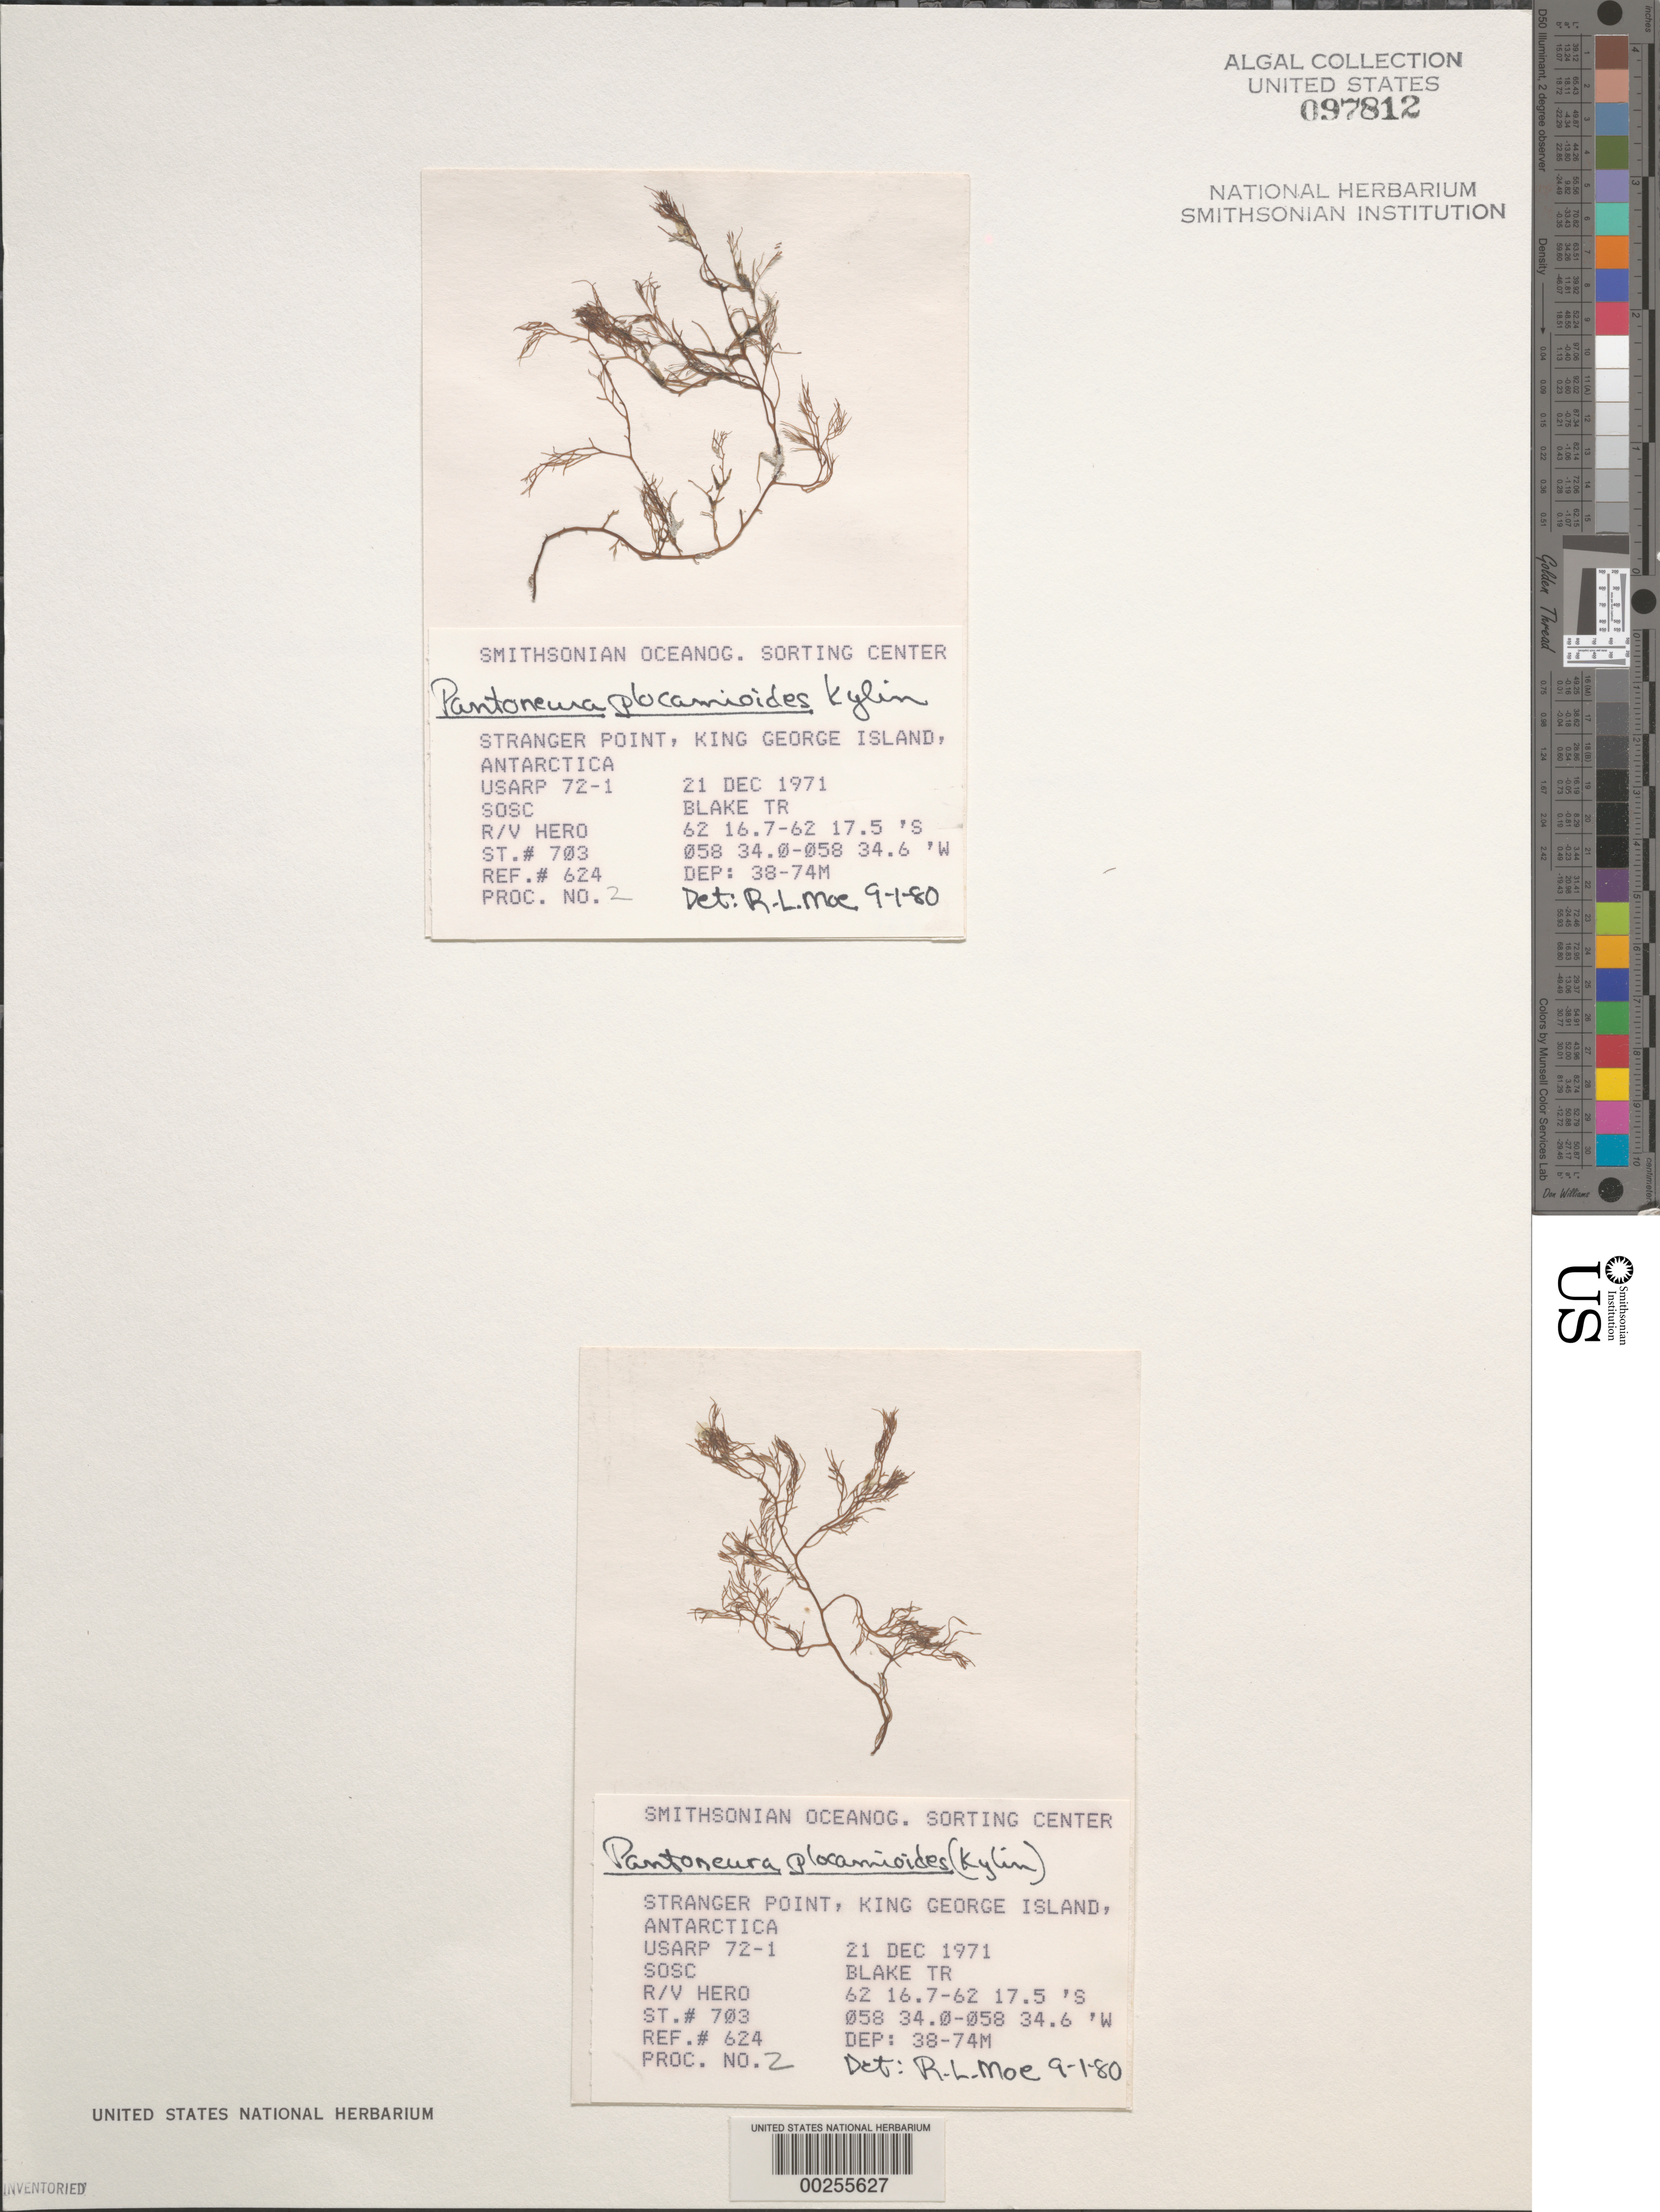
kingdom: Plantae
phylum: Rhodophyta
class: Florideophyceae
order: Ceramiales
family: Delesseriaceae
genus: Pantoneura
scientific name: Pantoneura plocamioides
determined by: Moe, R. L.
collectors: SOSC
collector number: Station 703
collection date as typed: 21 Dec 1971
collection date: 1971-12-21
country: Antarctica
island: King George Island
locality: Stranger Point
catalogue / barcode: US 97812